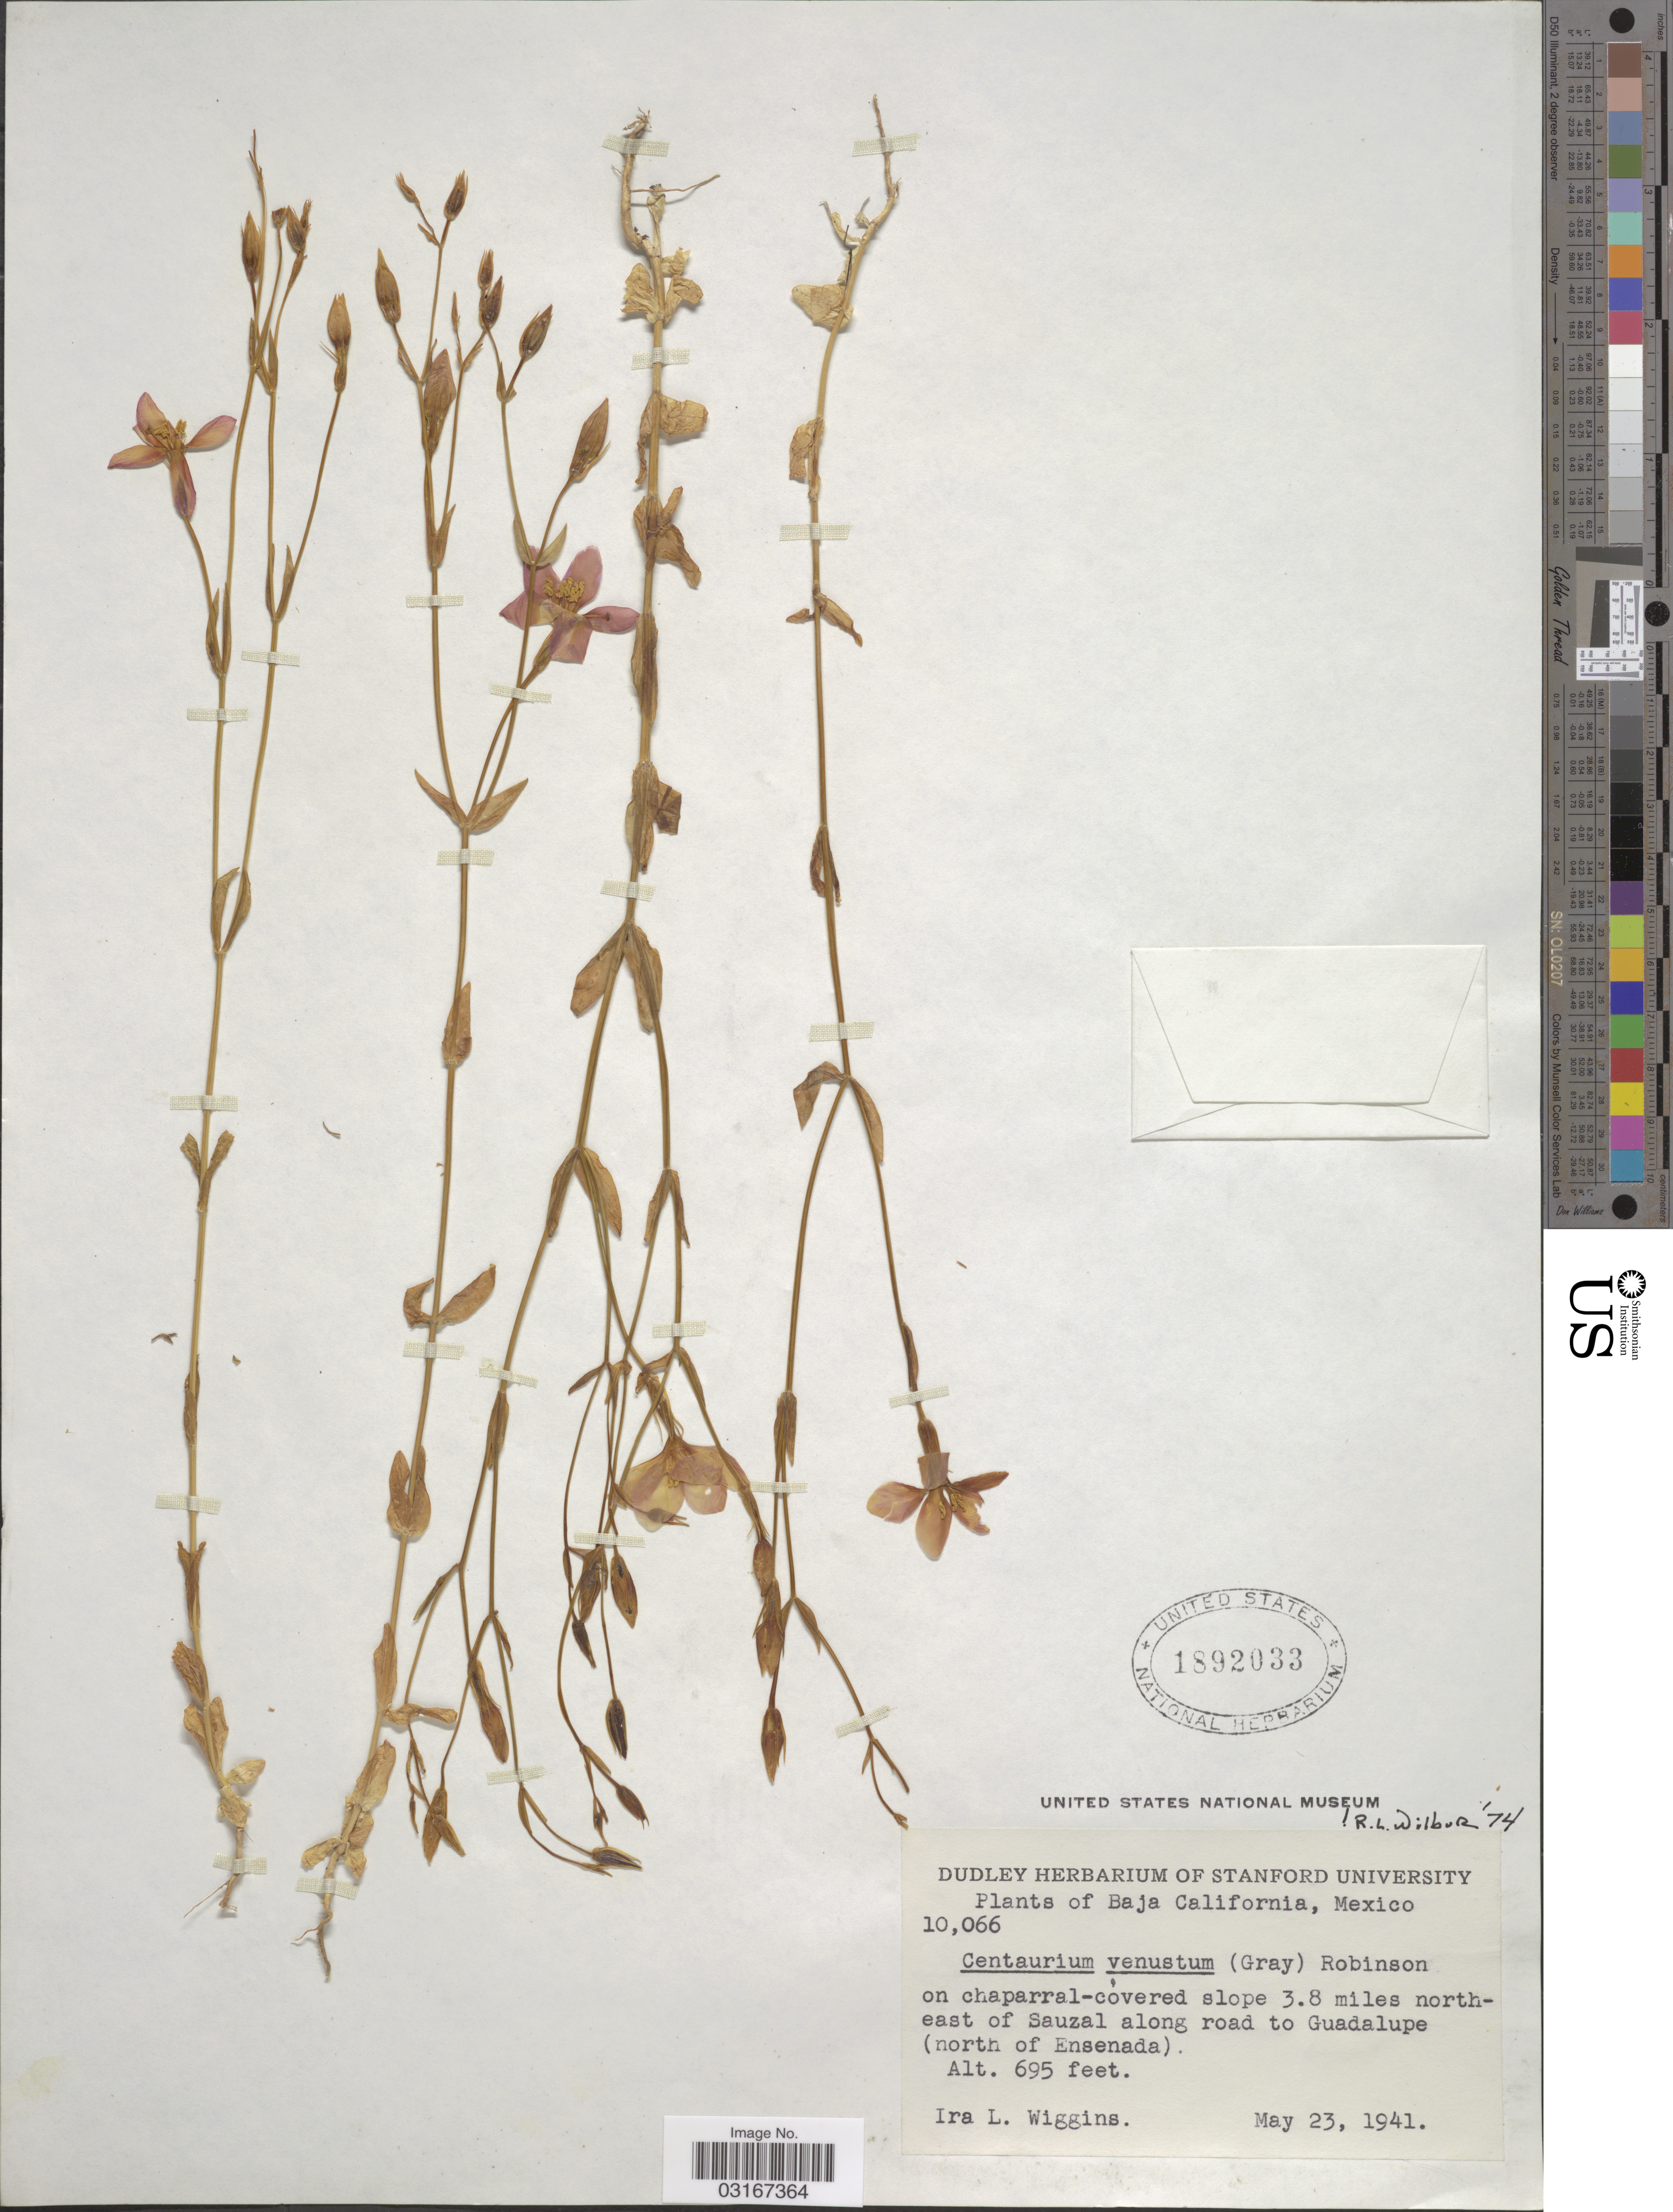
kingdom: Plantae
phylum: Tracheophyta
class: Magnoliopsida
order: Gentianales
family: Gentianaceae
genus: Centaurium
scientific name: Centaurium venustum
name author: (A. Gray) B.L. Rob.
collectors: I. L. Wiggins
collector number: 10066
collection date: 1941-05-23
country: Mexico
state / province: Baja California Norte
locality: On chaparral-covered slope 3.8 miles north-east of Sauzal along road to Guadalupe (north of Ensenada).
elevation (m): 212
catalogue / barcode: US 1892033